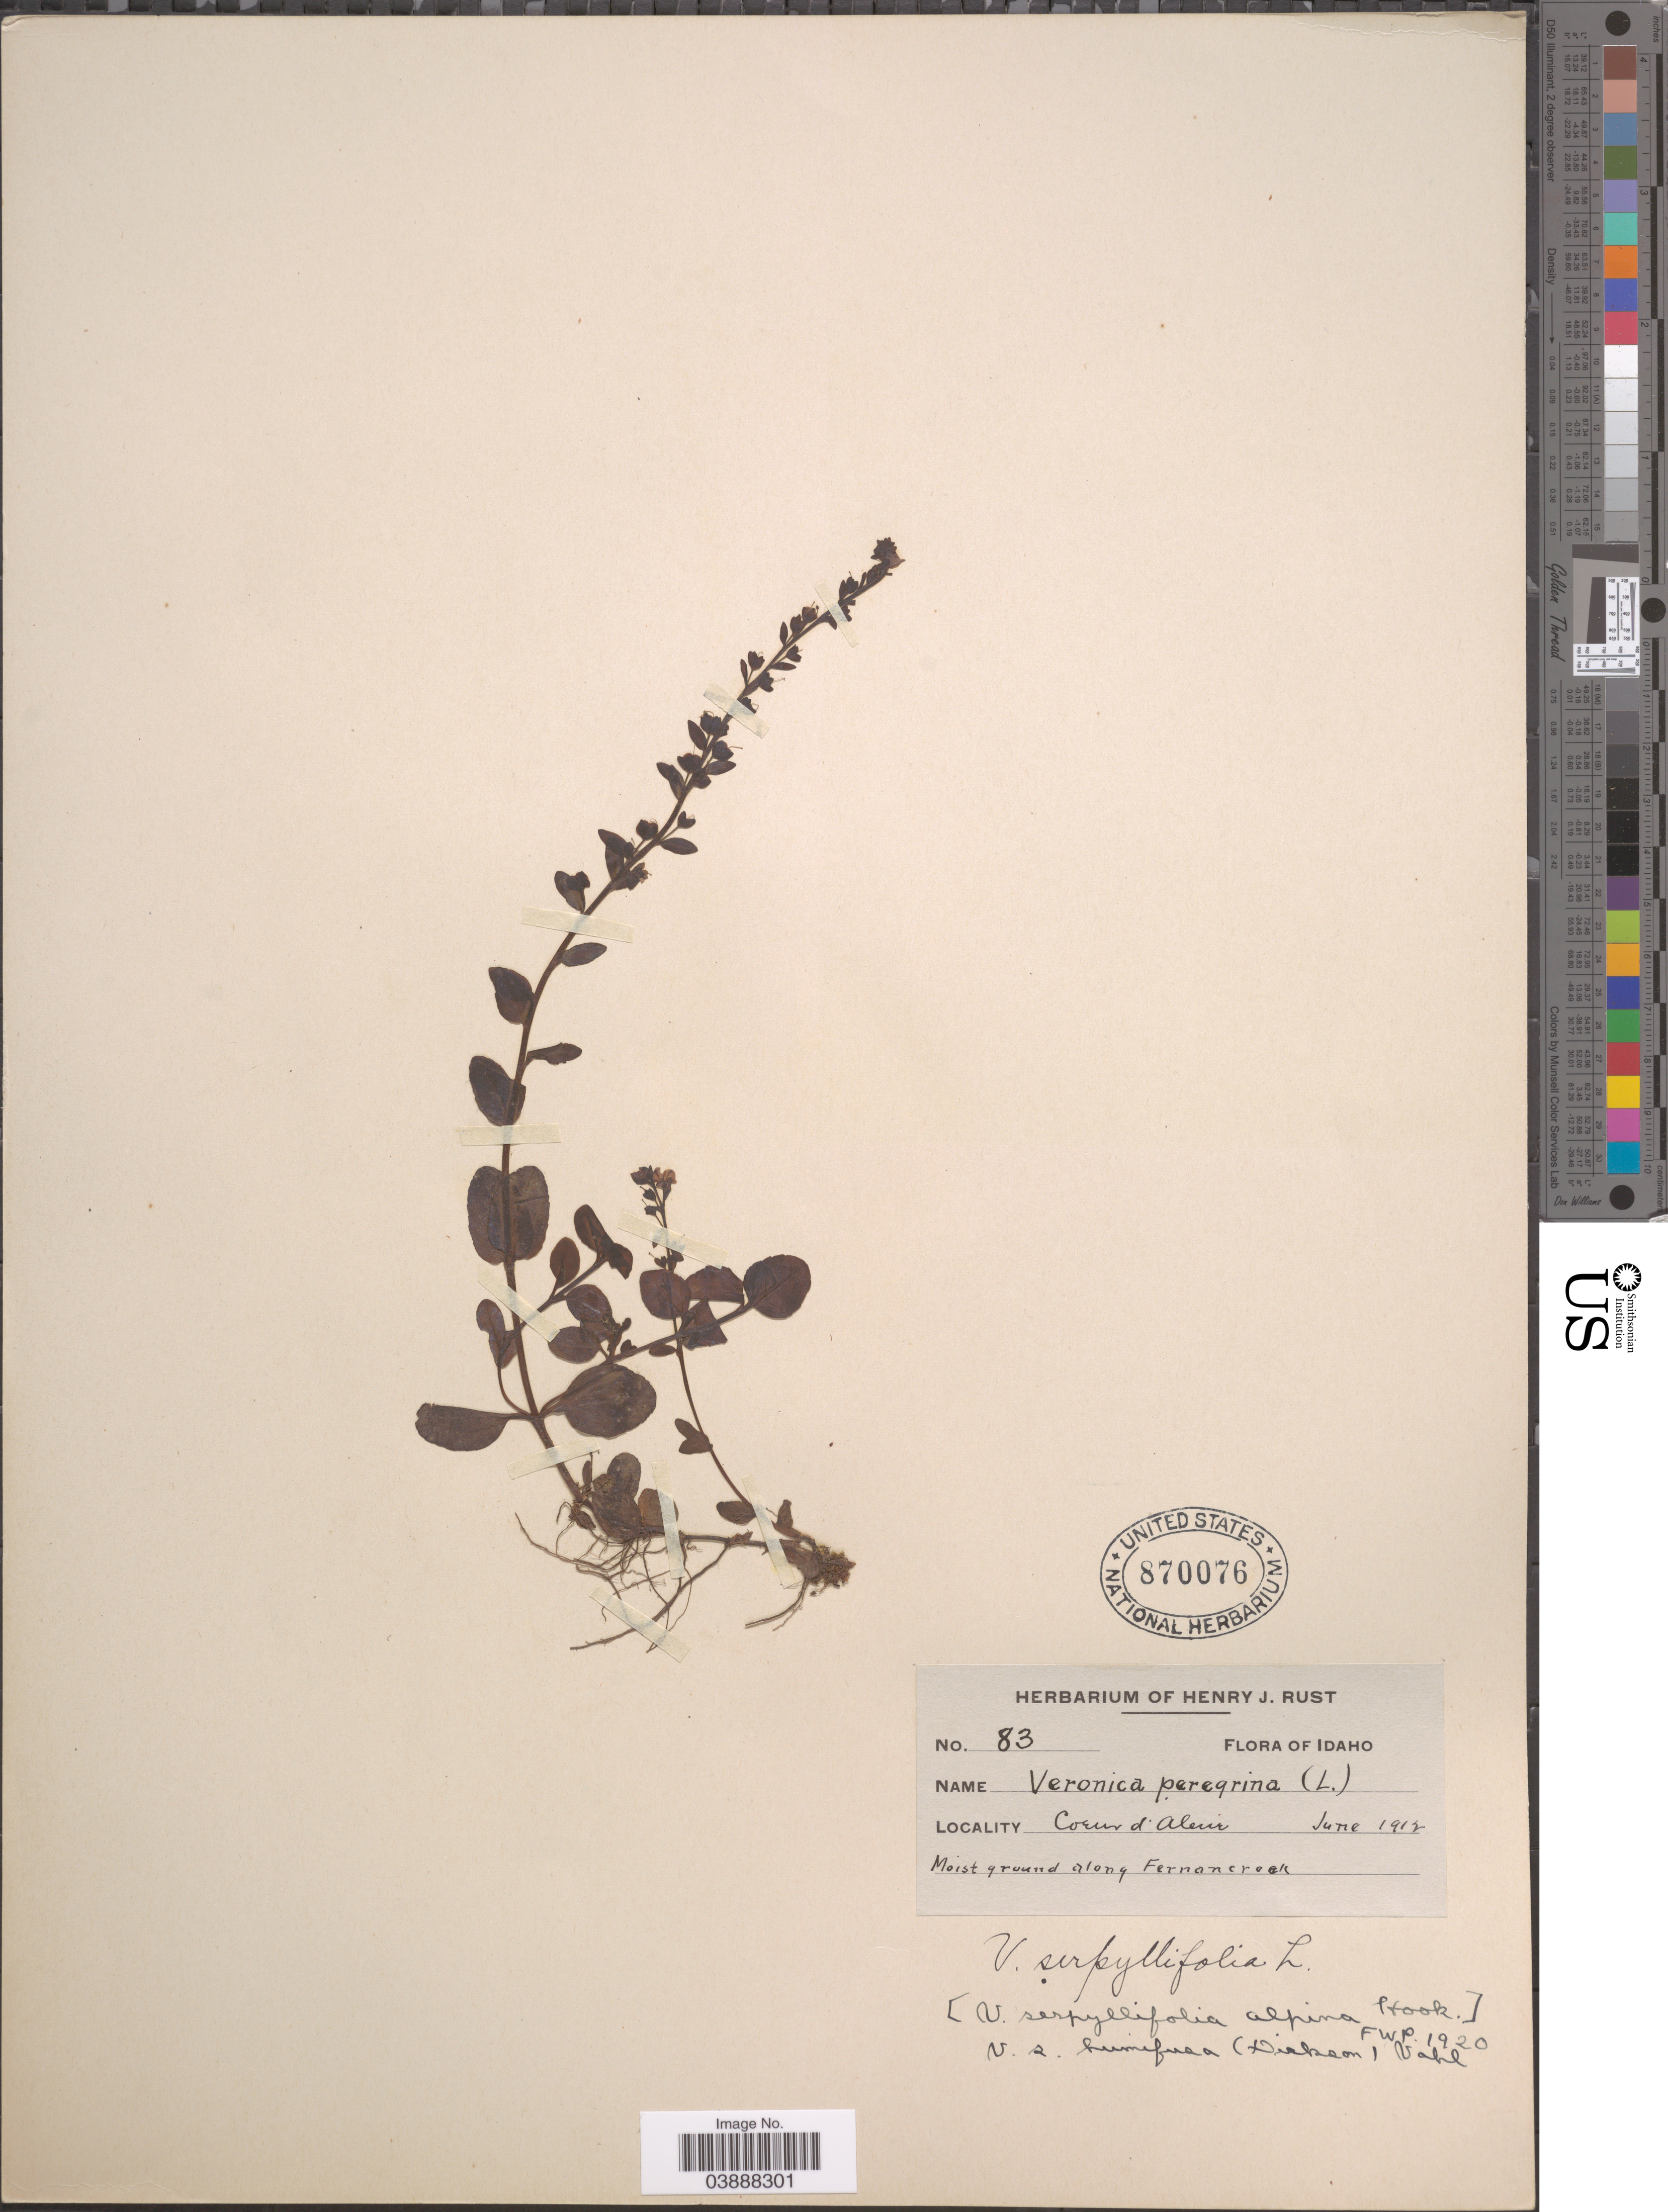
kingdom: Plantae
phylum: Tracheophyta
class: Magnoliopsida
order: Lamiales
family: Plantaginaceae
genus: Veronica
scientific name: Veronica serpyllifolia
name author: L.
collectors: ex herb. Henry J. Rust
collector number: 83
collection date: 1912-06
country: United States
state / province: Idaho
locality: Coeur d'Alene. Along Fernan creek.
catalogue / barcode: US 870076